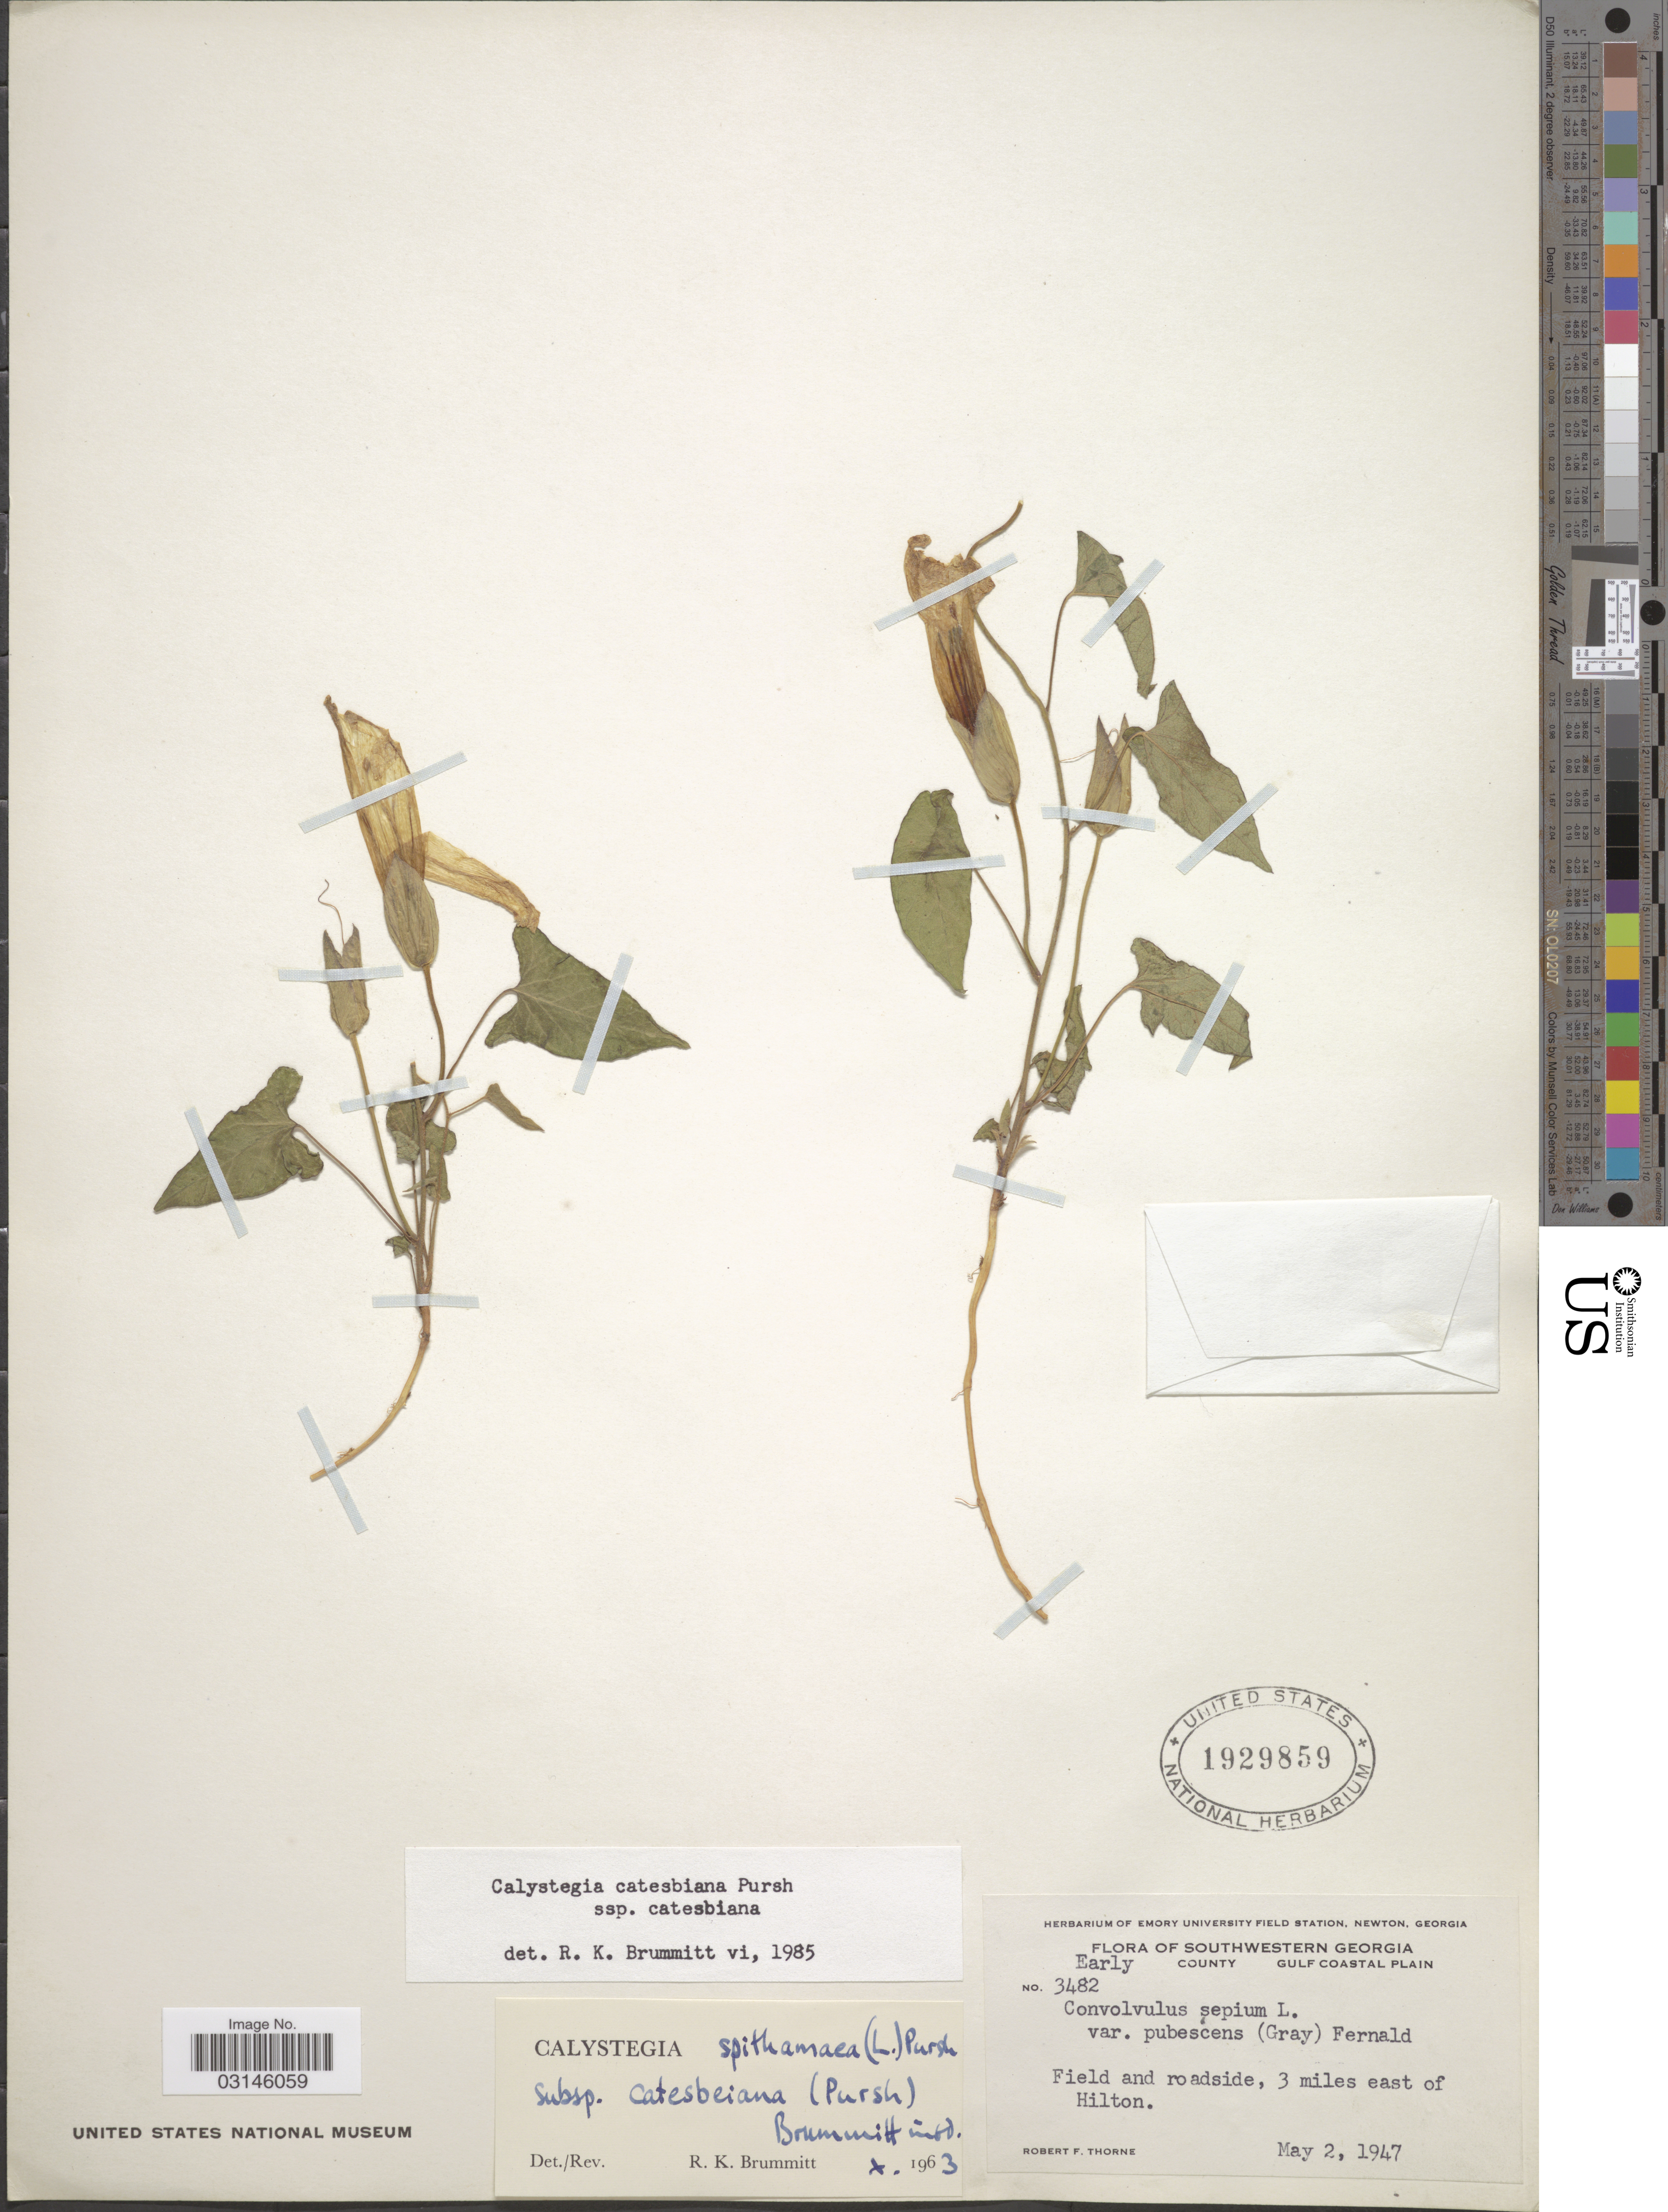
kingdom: Plantae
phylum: Tracheophyta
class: Magnoliopsida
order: Solanales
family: Convolvulaceae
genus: Calystegia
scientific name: Calystegia catesbeiana subsp. catesbeiana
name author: Brummitt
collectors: R. F. Thorne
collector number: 3482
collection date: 1947-05-02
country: United States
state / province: Georgia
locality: Southwestern Georgia. Early County. Gulf Coastal Plain. Field and roadside, 3 miles east of Hilton.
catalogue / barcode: US 1929859